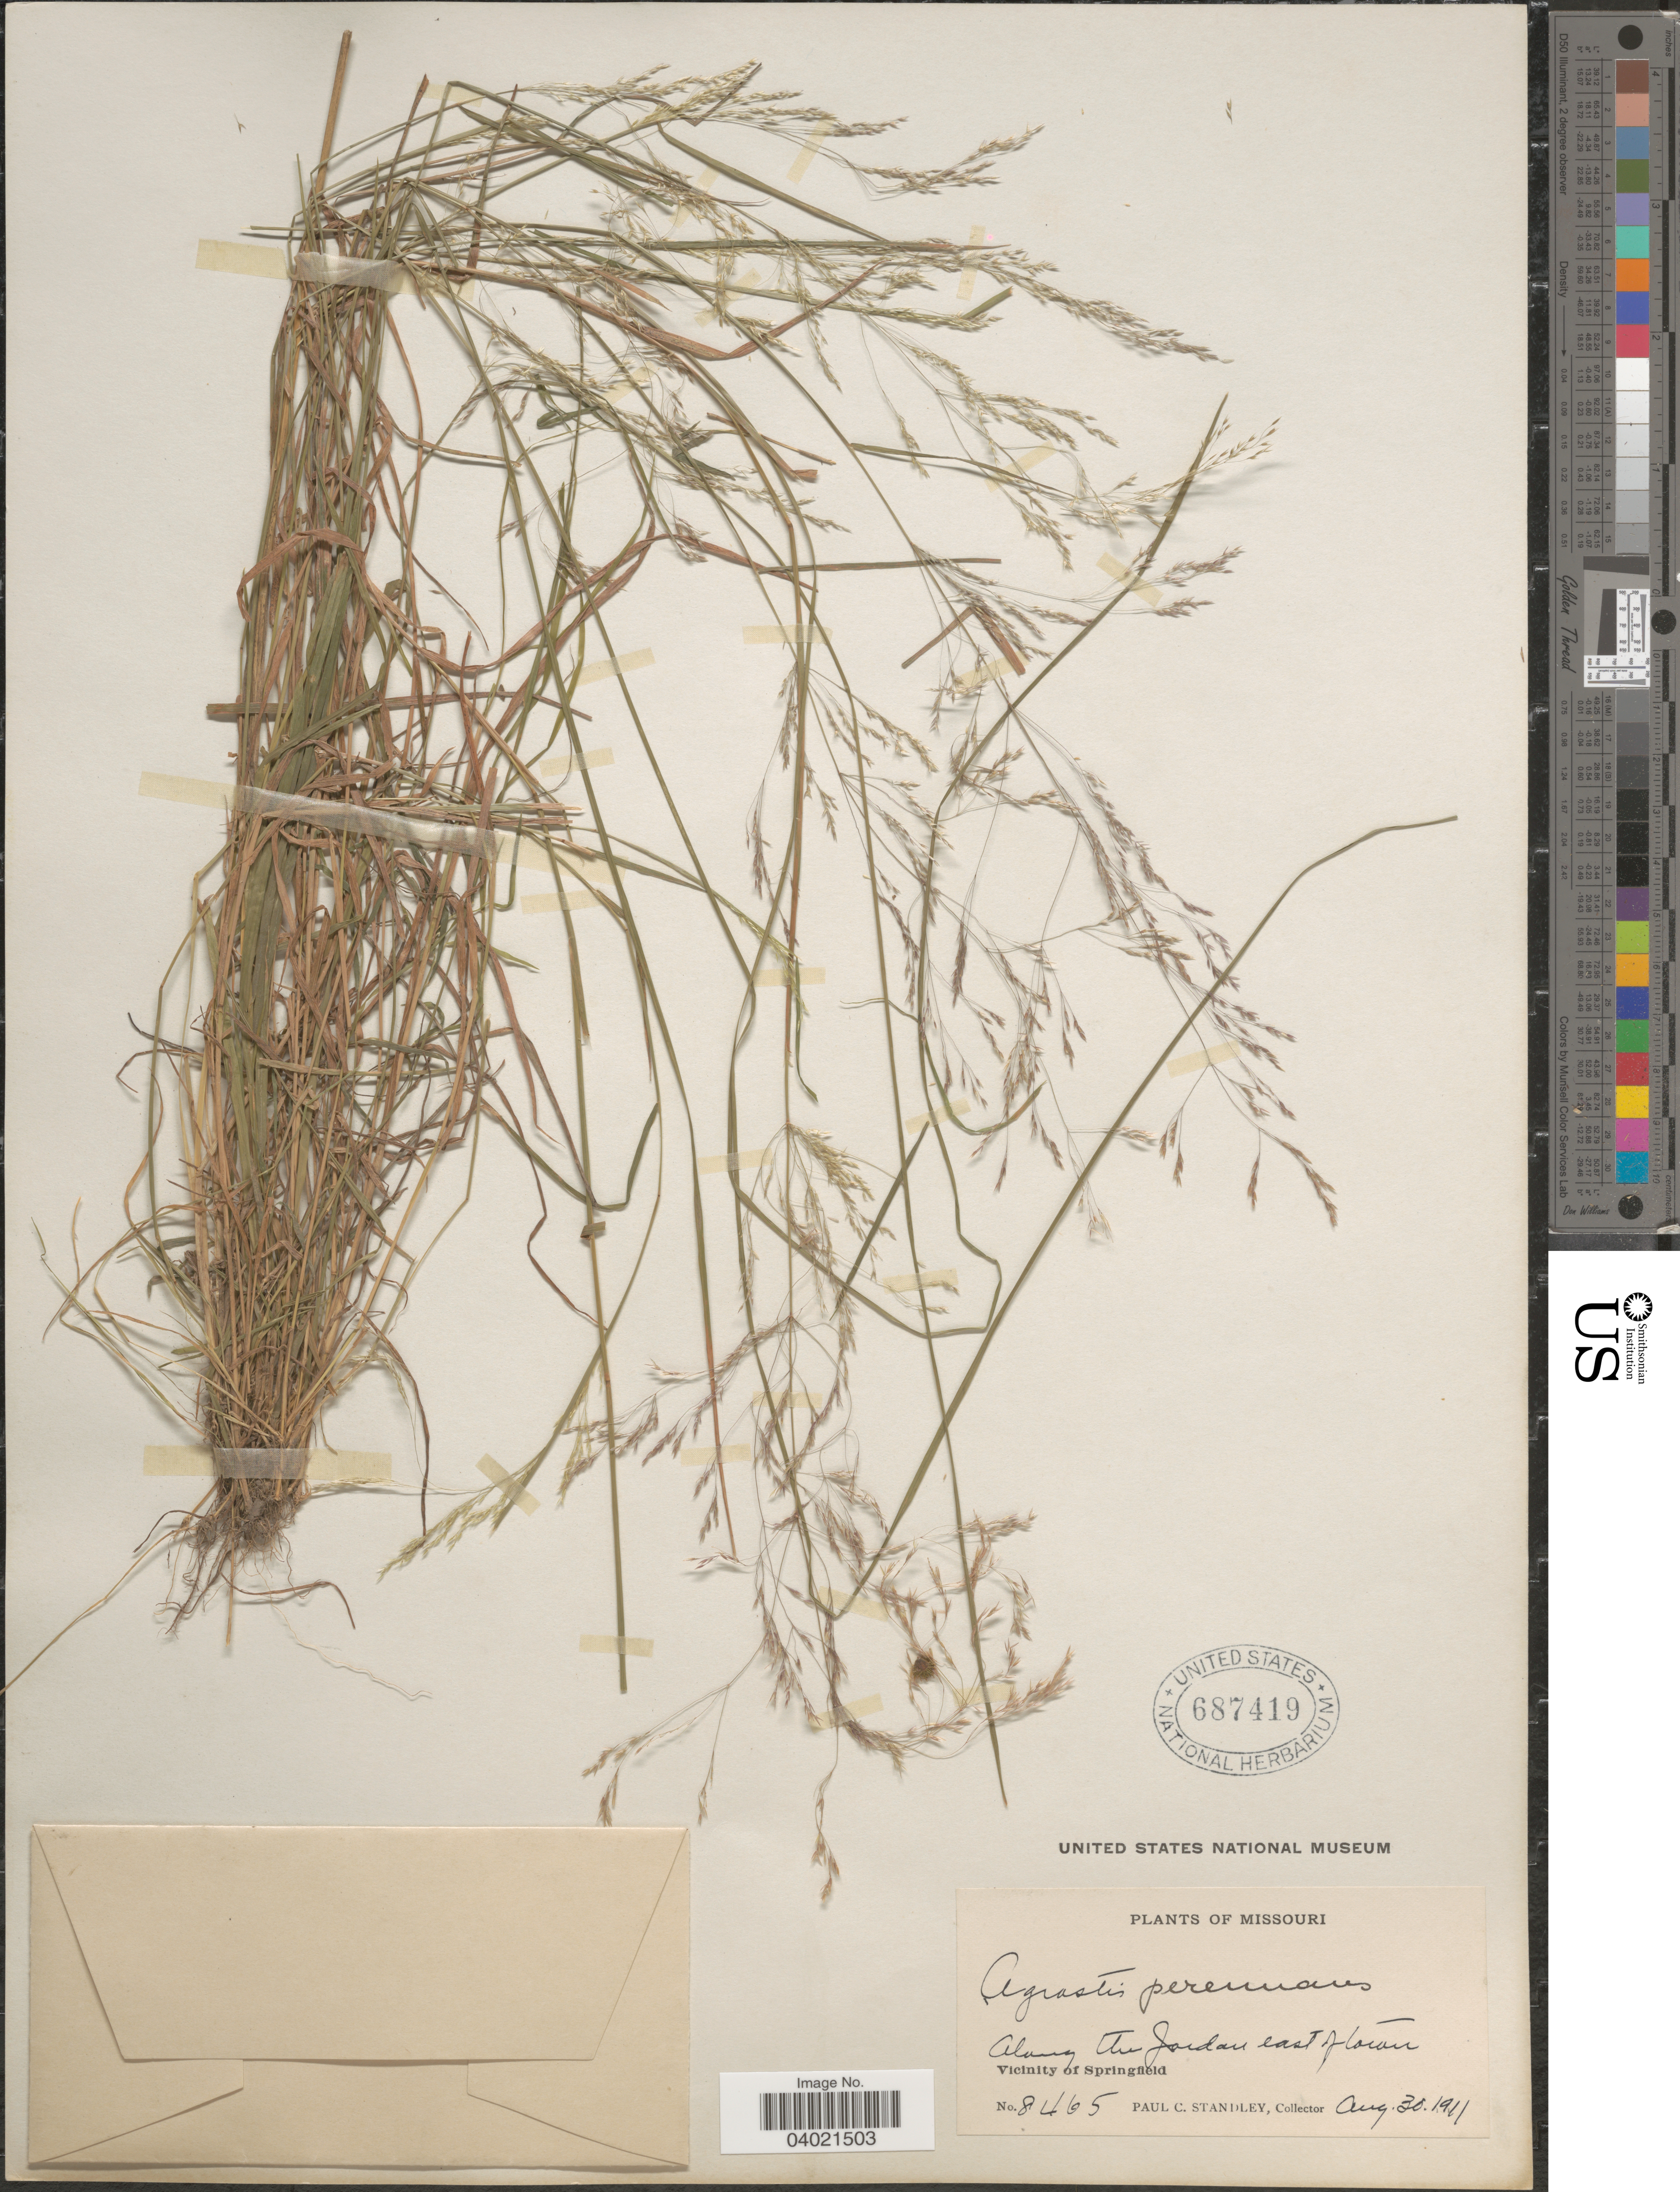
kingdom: Plantae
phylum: Tracheophyta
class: Liliopsida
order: Poales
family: Poaceae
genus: Agrostis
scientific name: Agrostis perennans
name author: (Walter) Tuck.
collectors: P. C. Standley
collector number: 8465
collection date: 1911-08-30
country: United States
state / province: Missouri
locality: Along the Jordan east of town. Vicinity of Springfield.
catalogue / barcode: US 687419